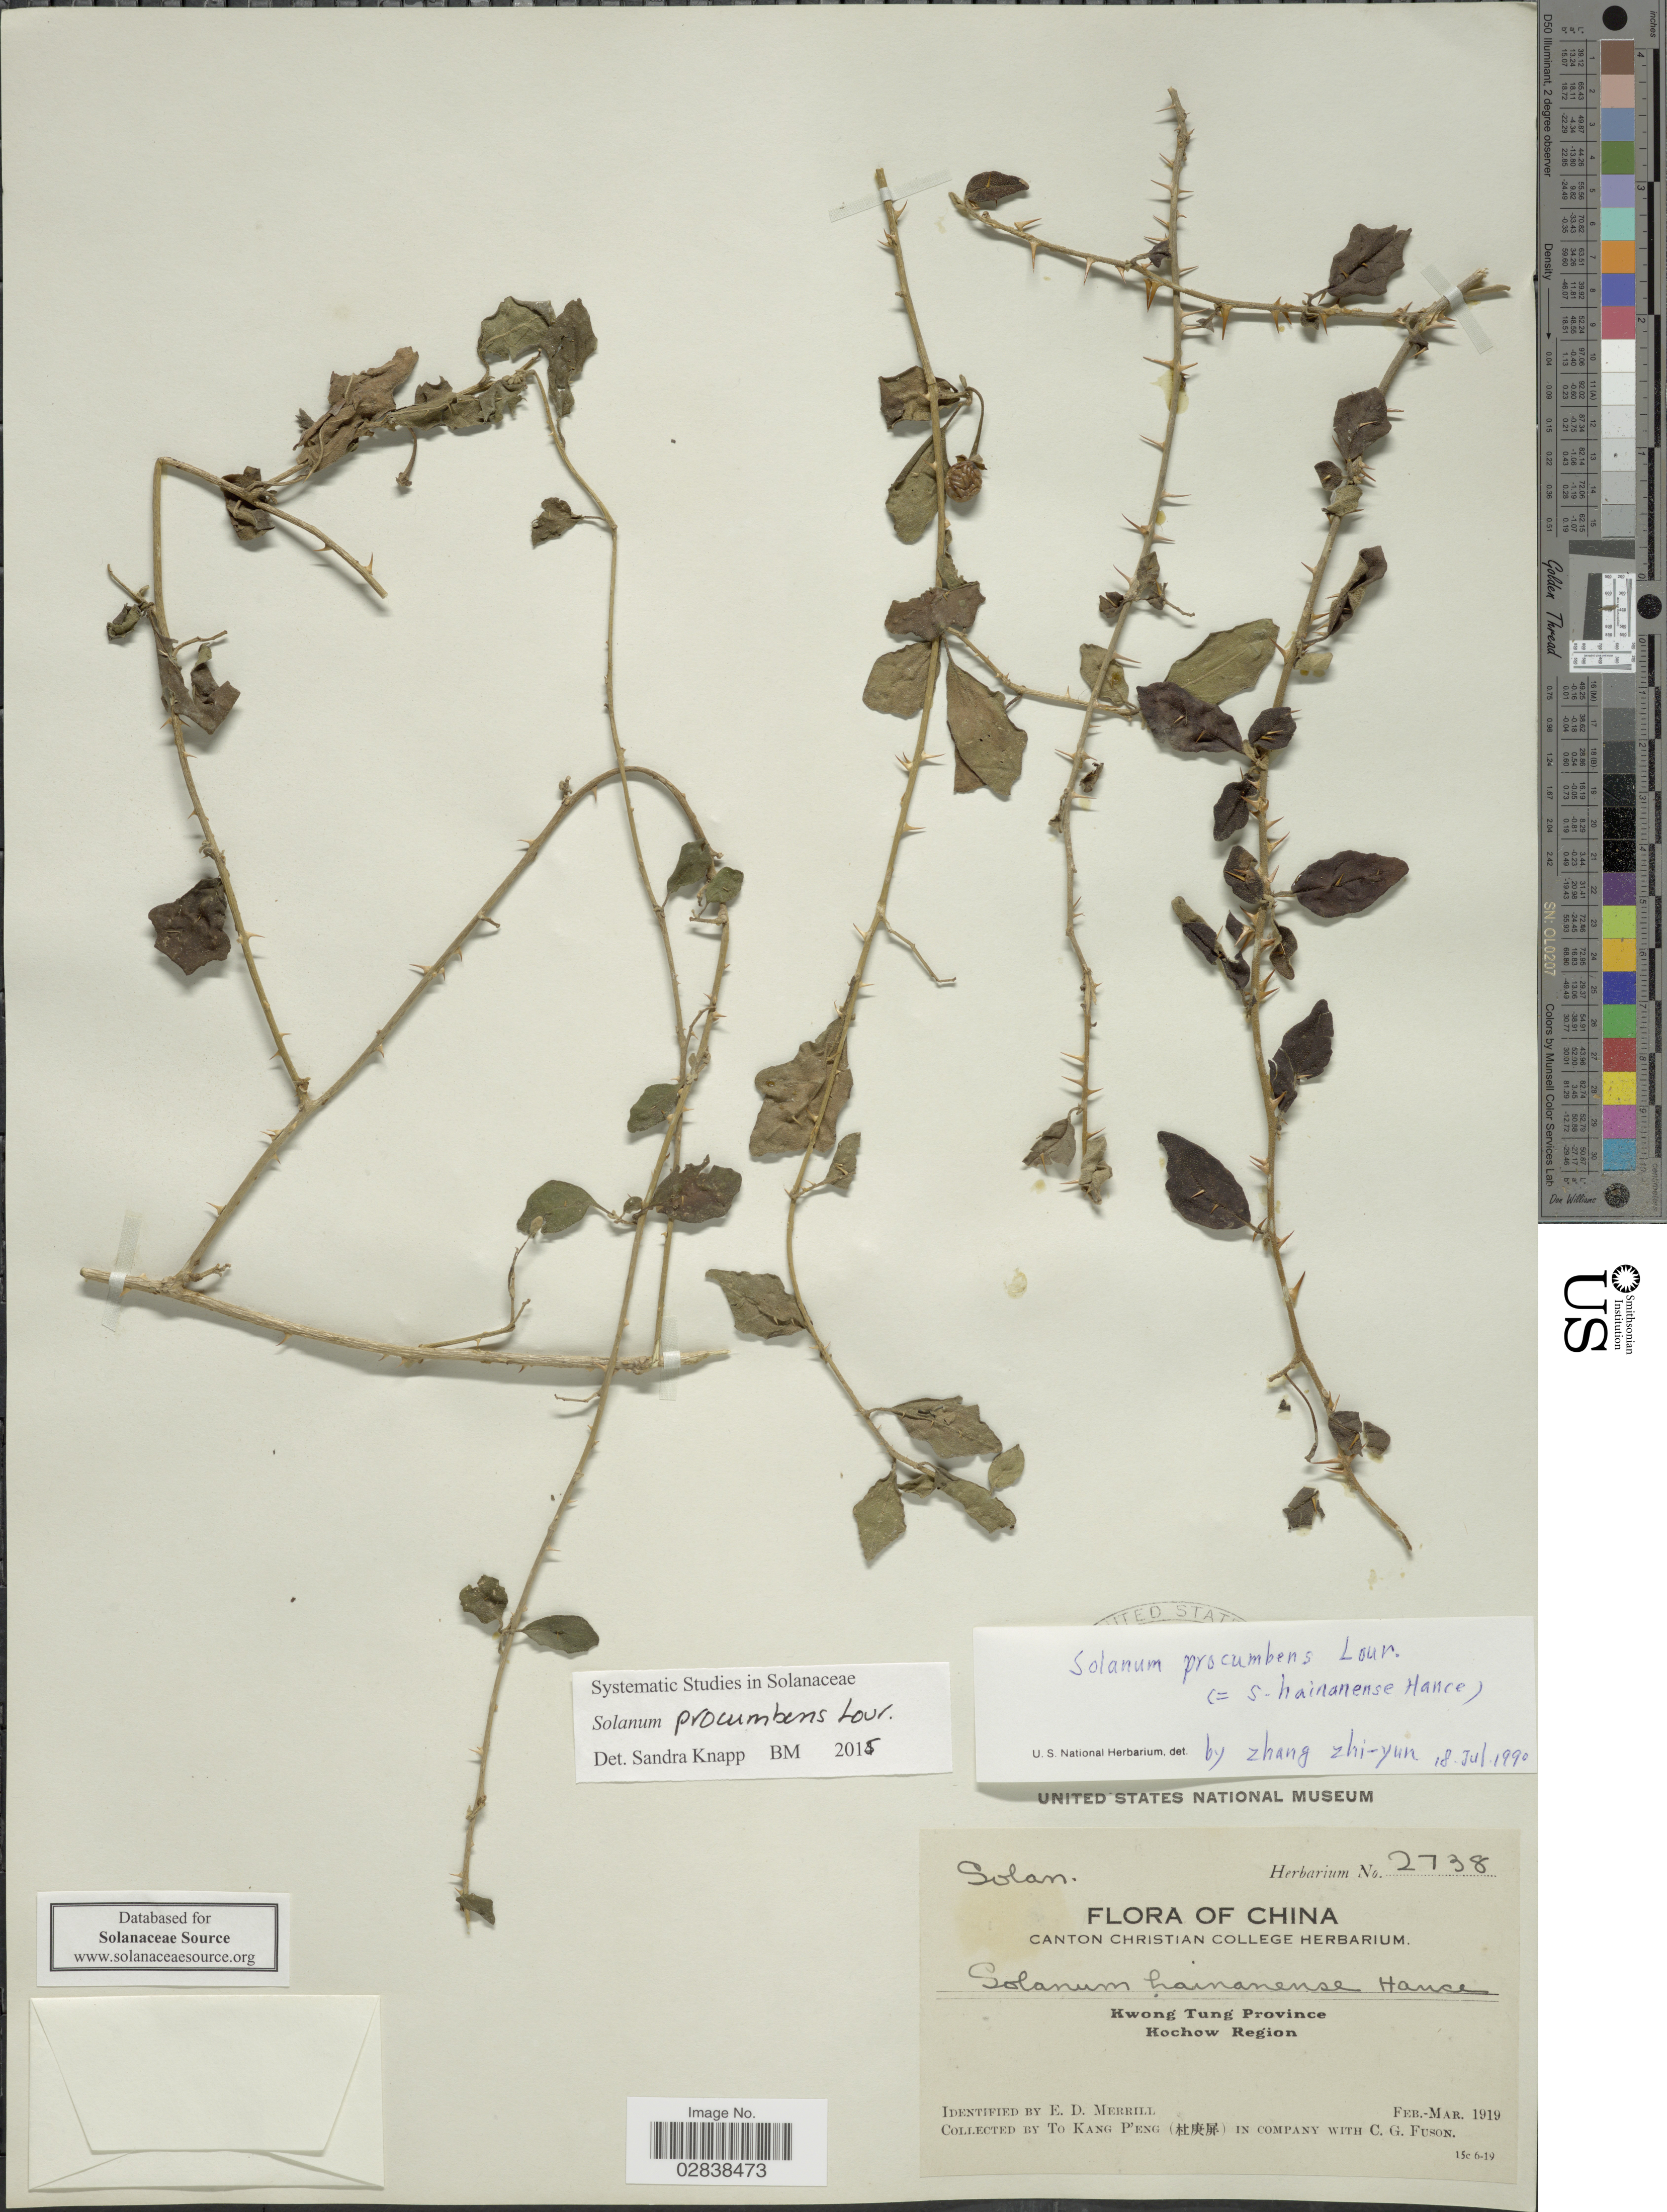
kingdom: Plantae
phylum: Tracheophyta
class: Magnoliopsida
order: Solanales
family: Solanaceae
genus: Solanum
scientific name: Solanum hainanense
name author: Hance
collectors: To Kang P'eng & C. Fuson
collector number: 2738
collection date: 1919-02/1919-03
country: China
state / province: Guangdong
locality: Kwong Tung Province, Kochow Region.